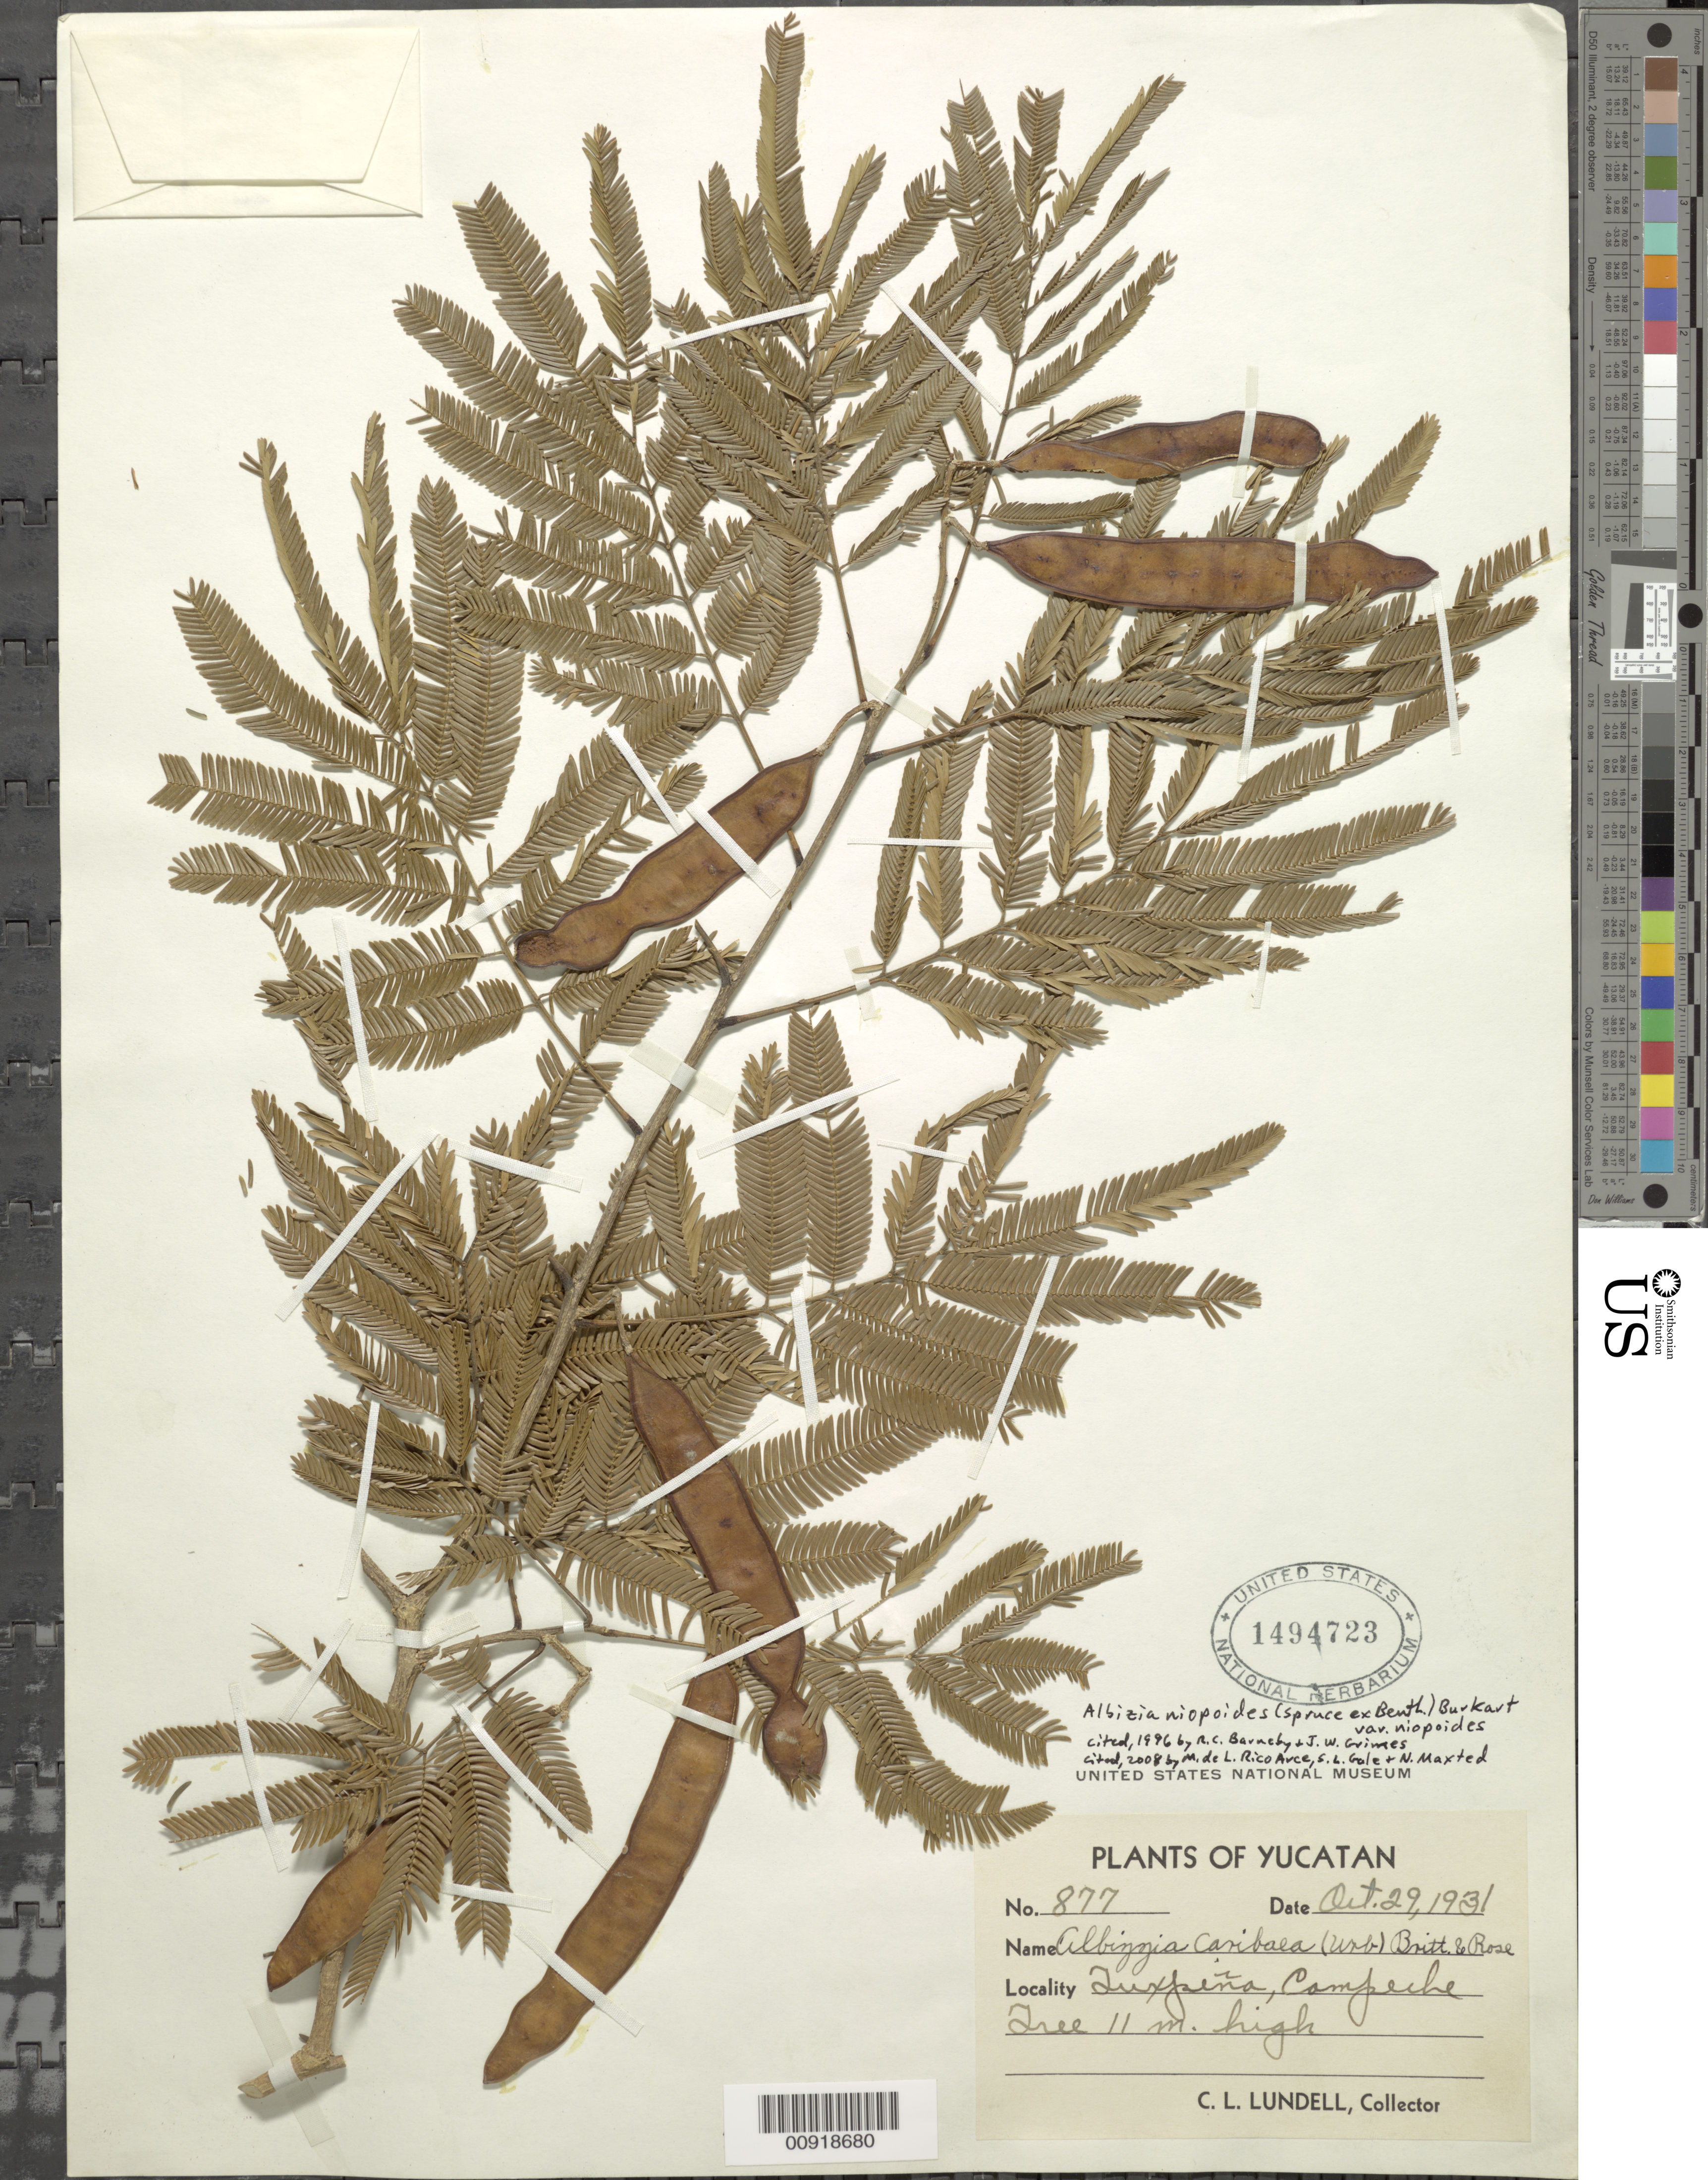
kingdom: Plantae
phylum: Tracheophyta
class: Magnoliopsida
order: Fabales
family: Fabaceae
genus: Pseudalbizzia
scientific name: Pseudalbizzia niopoides var. niopoides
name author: (Spruce ex Benth.) Koenen & Duno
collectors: C. L. Lundell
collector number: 877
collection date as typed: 29 Oct 1931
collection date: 1931-10-29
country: Mexico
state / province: Campeche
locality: Tuxpeña, Campeche.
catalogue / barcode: US 1494723